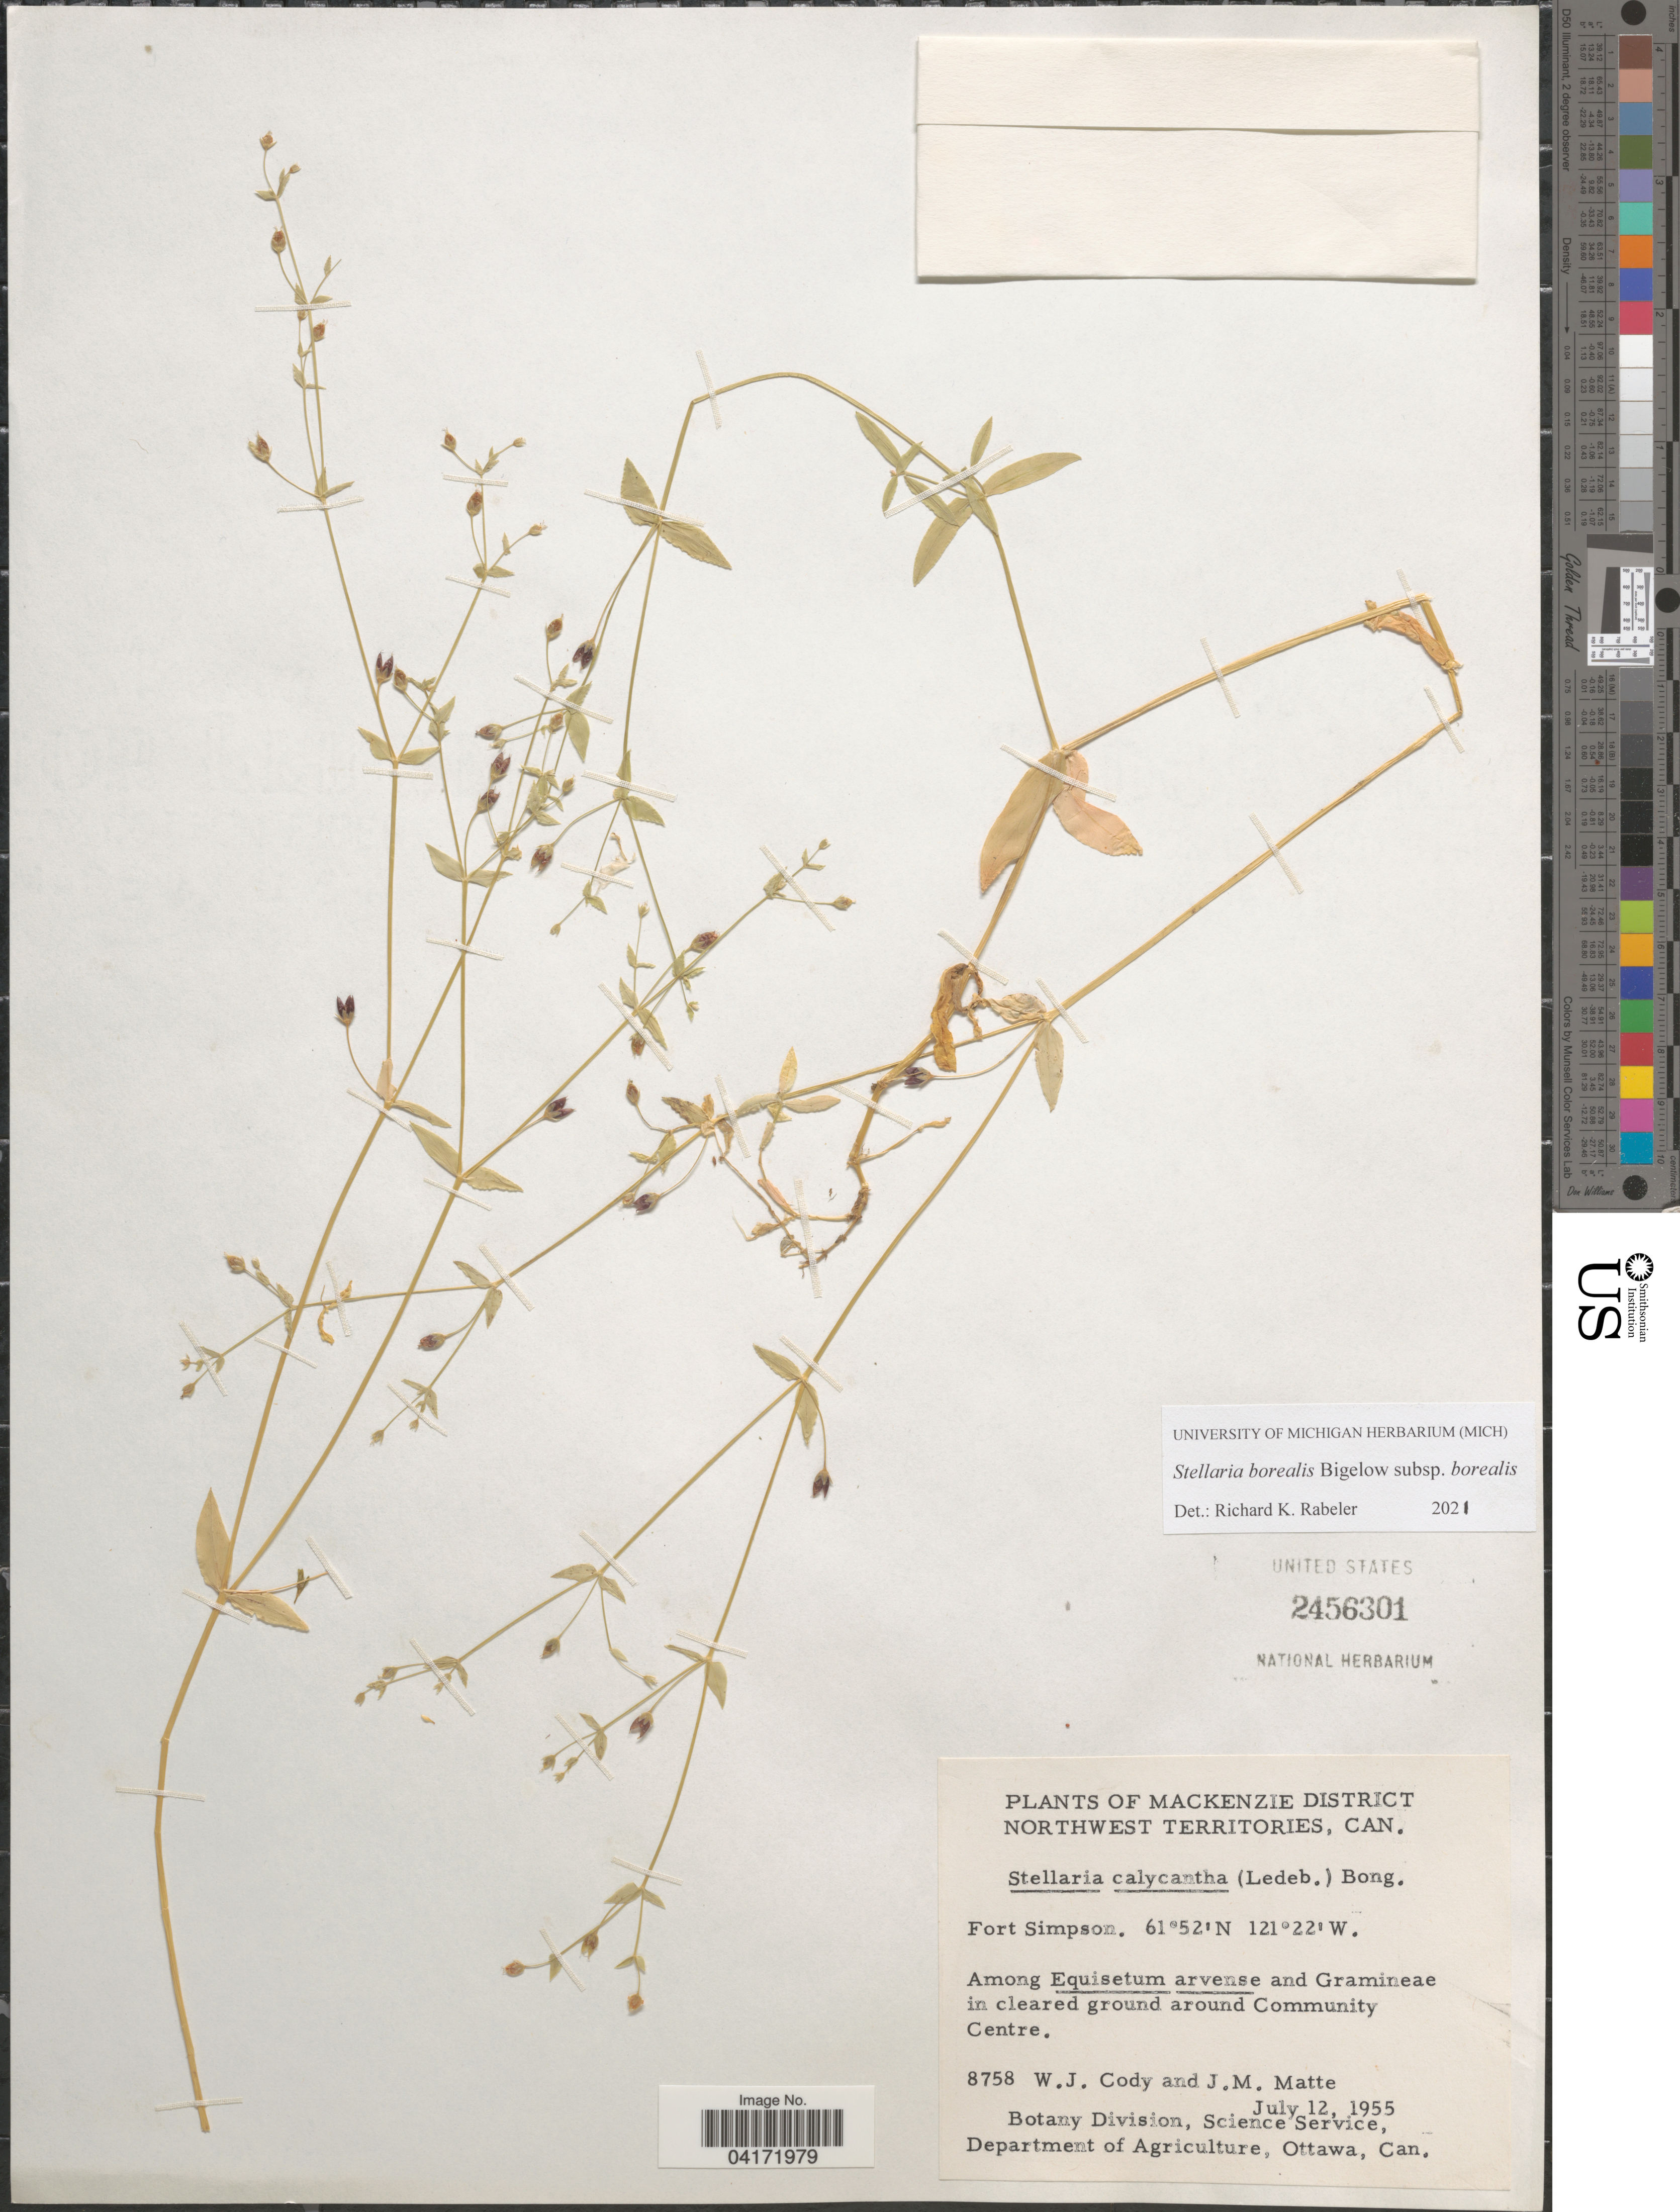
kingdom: Plantae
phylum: Tracheophyta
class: Magnoliopsida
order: Caryophyllales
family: Caryophyllaceae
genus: Stellaria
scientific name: Stellaria borealis subsp. borealis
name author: Bigelow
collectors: W. Cody & J. Matte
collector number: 8758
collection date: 1955-07-12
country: Canada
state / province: Northwest Territories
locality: Mackenzie District. Fort Simpson. Around Community Centre.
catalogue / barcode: US 2456301